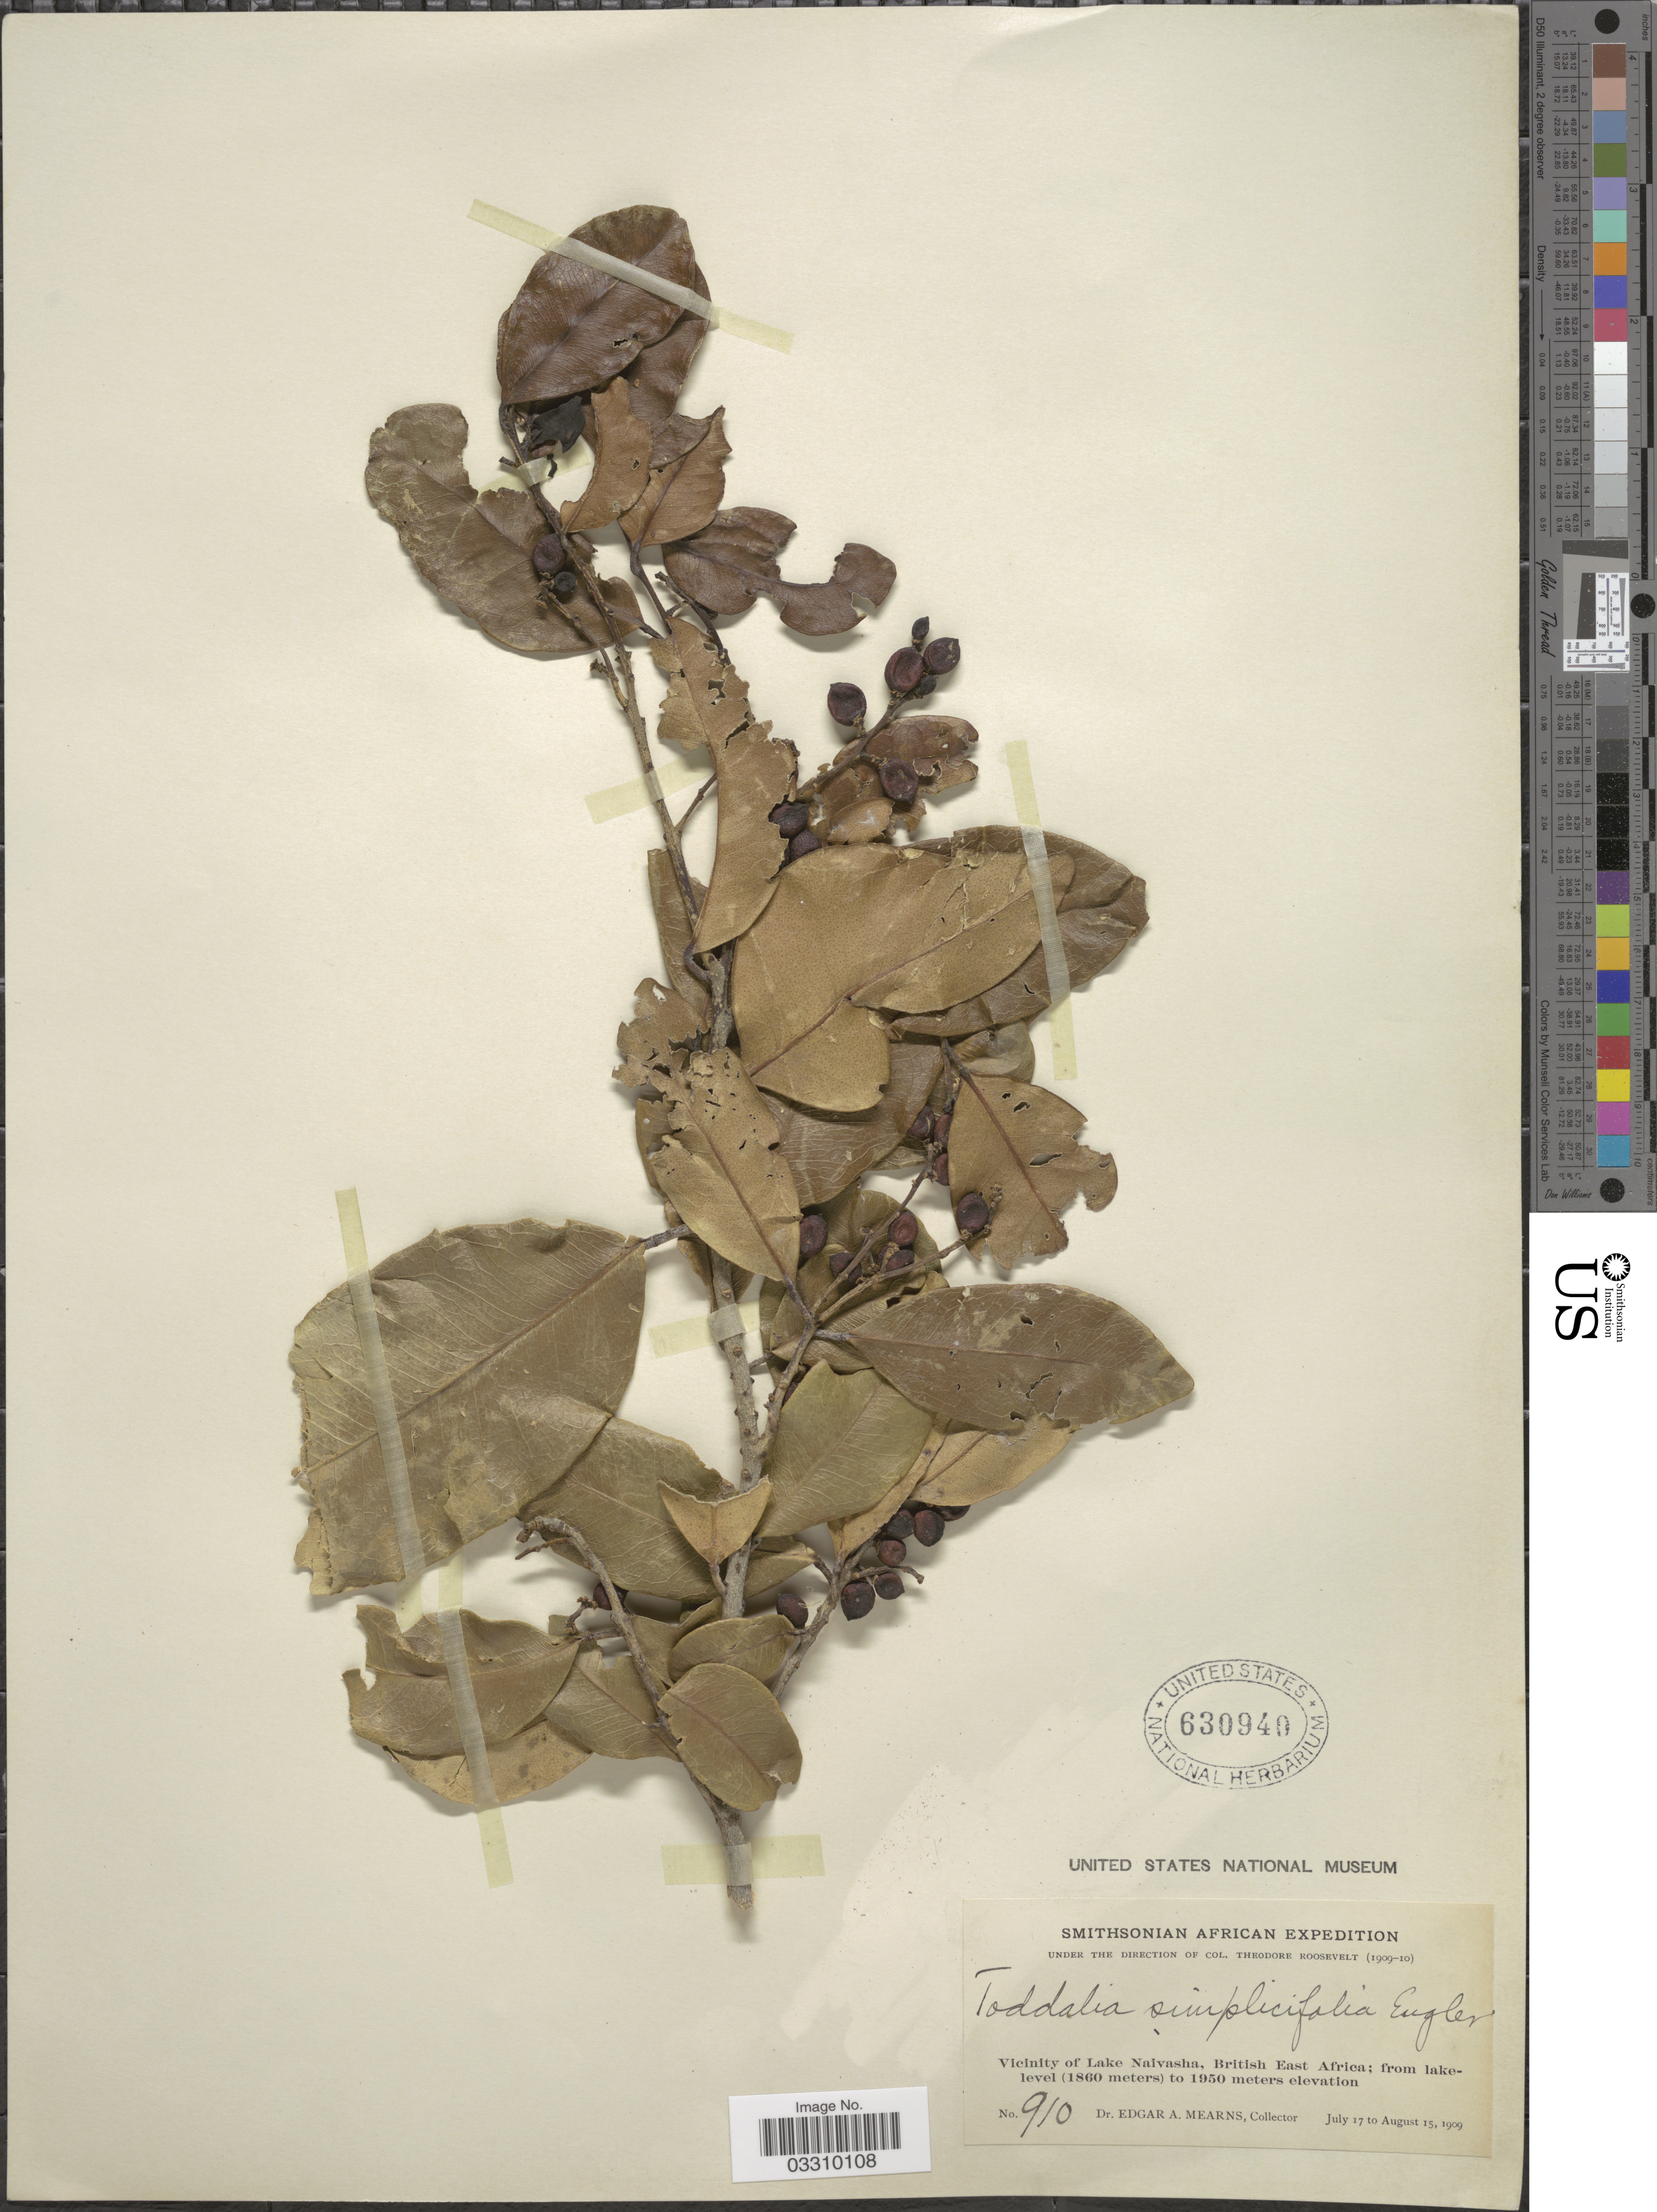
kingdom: Plantae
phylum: Tracheophyta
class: Magnoliopsida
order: Sapindales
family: Rutaceae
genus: Vepris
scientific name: Vepris simplicifolia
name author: (I. Verd.) Mziray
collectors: E. A. Mearns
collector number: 910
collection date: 1909-07-17/1909-08-15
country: Kenya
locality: Vicinity of Lake Naivasha, British East Africa.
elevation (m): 1860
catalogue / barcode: US 630940